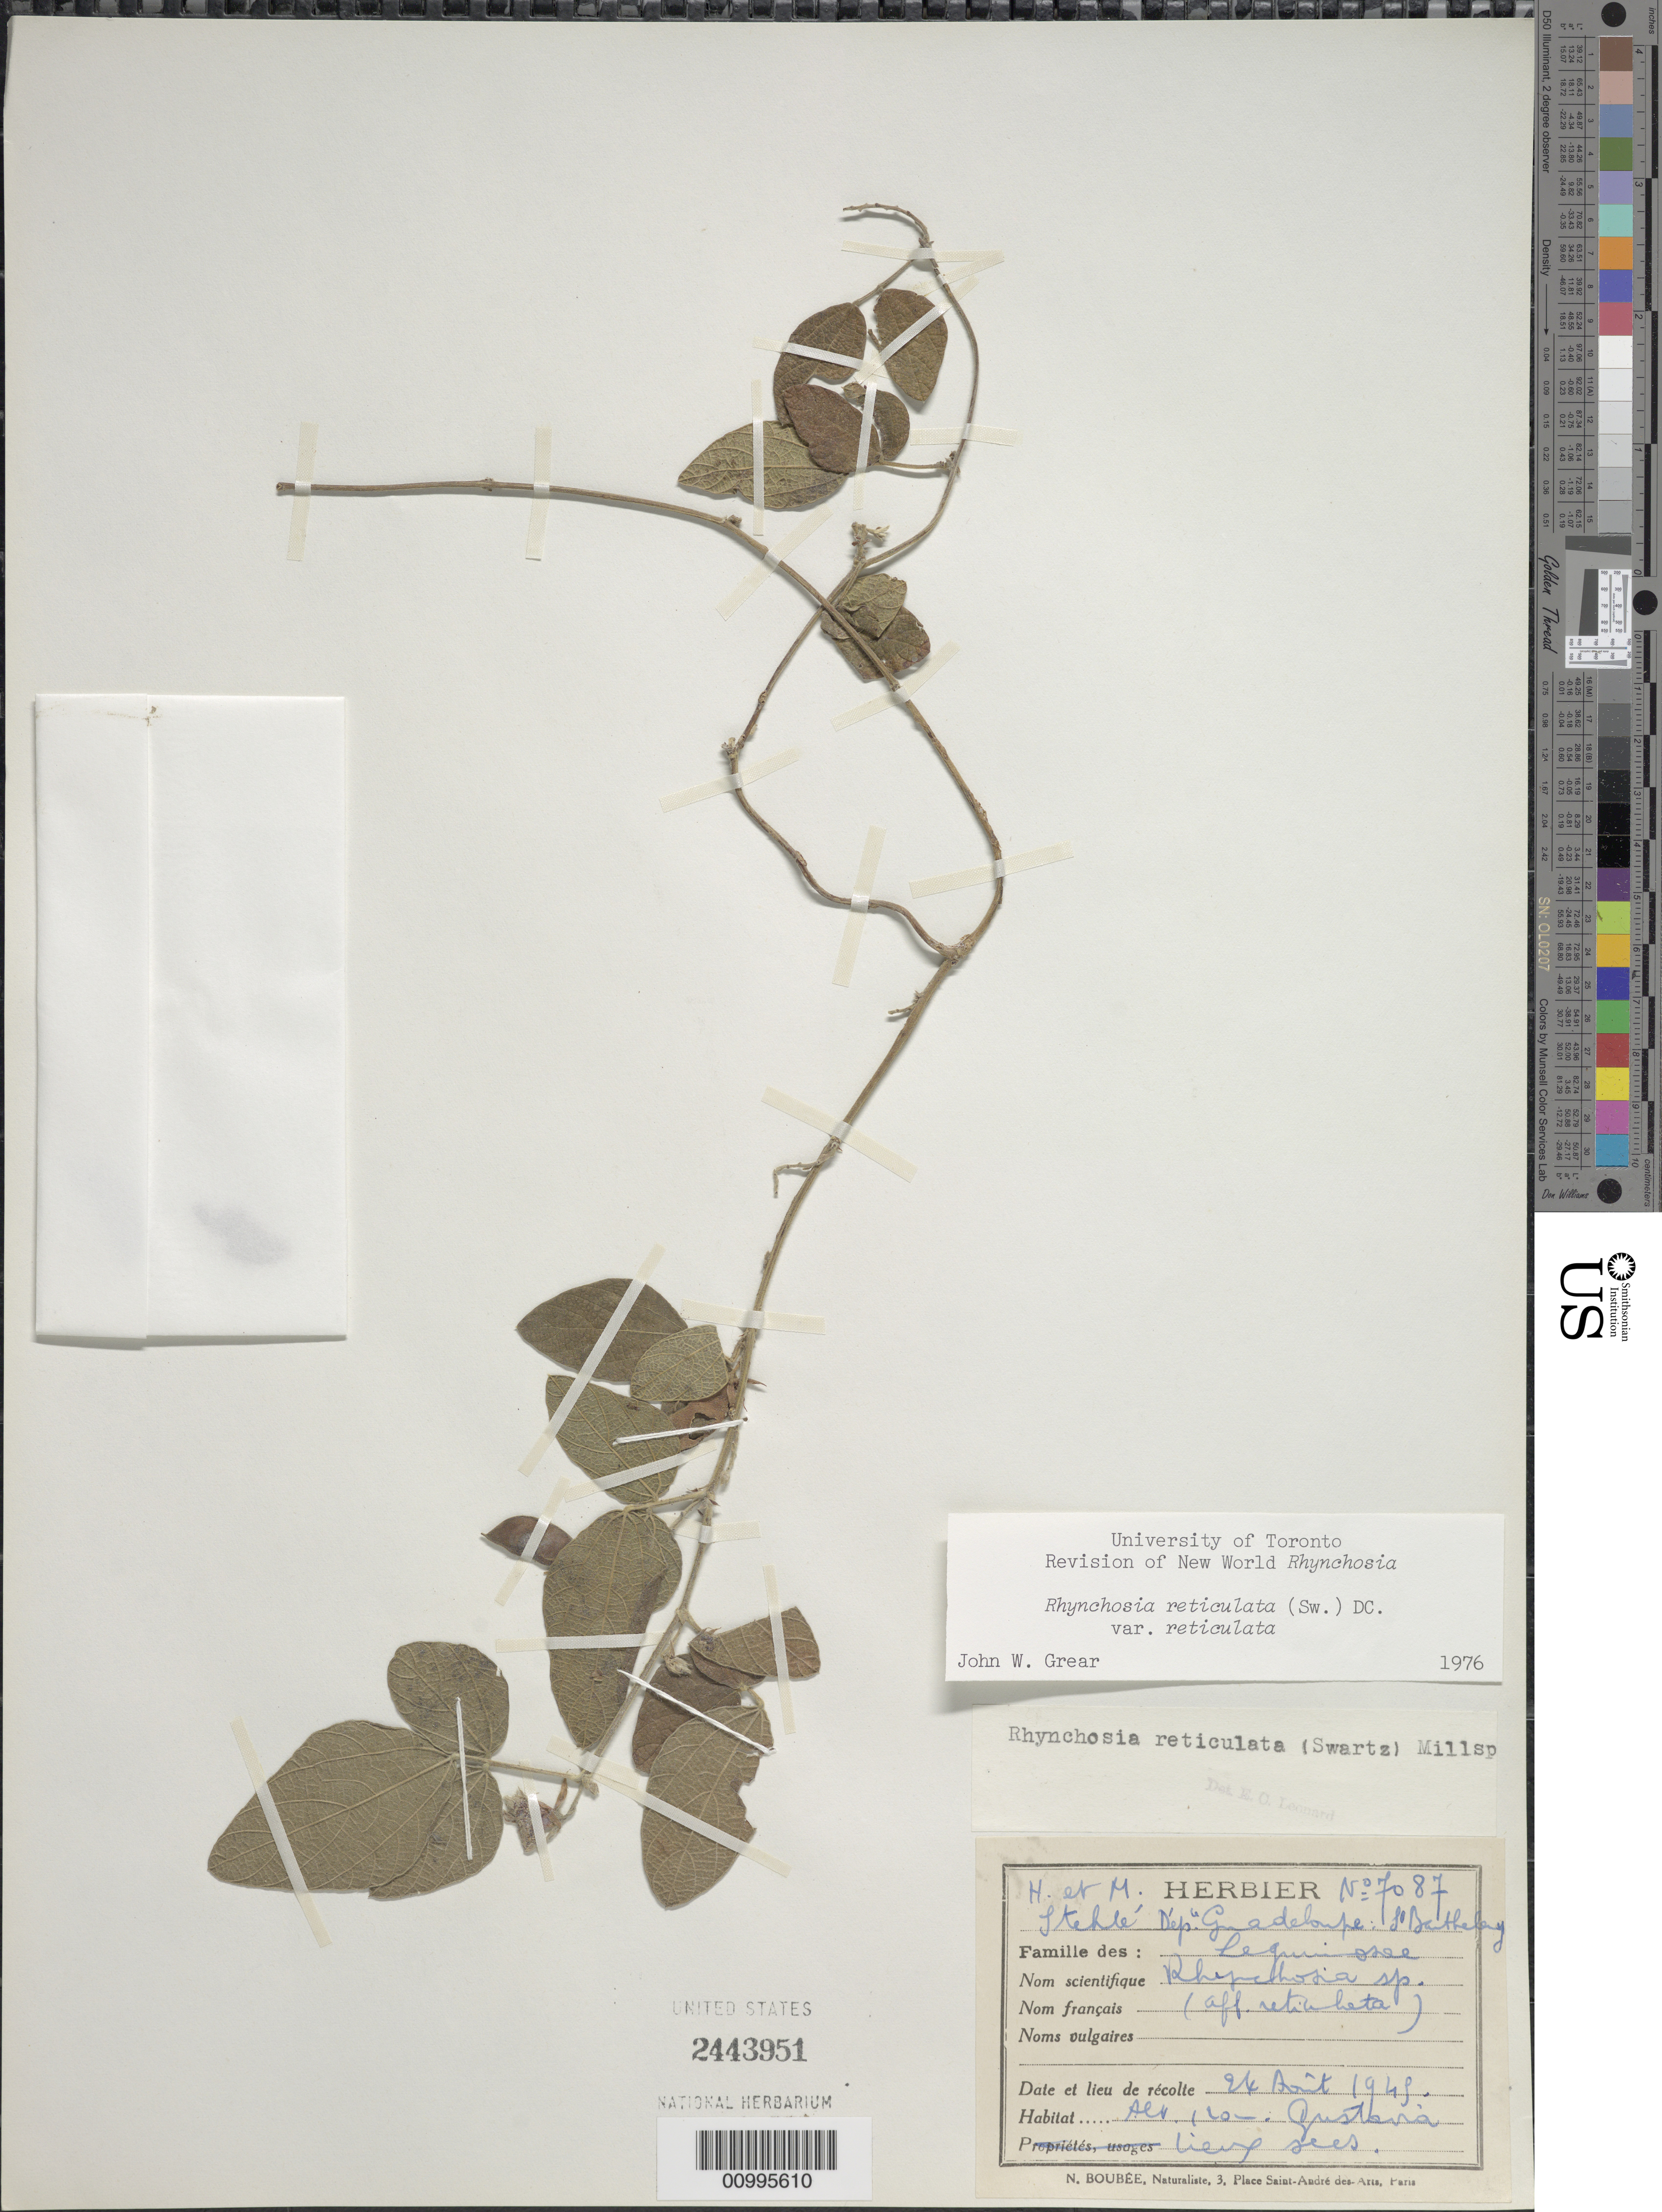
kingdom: Plantae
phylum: Tracheophyta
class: Magnoliopsida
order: Fabales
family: Fabaceae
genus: Rhynchosia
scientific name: Rhynchosia reticulata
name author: (Sw.) DC.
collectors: H. Stehlé & M. Stehlé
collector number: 7087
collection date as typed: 24 Aug 1945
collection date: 1945-08-24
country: Saint Barthélemy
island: St. Barthélemy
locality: St. Barthelemy. Gustavia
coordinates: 0 N, 0 E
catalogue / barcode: US 2443951